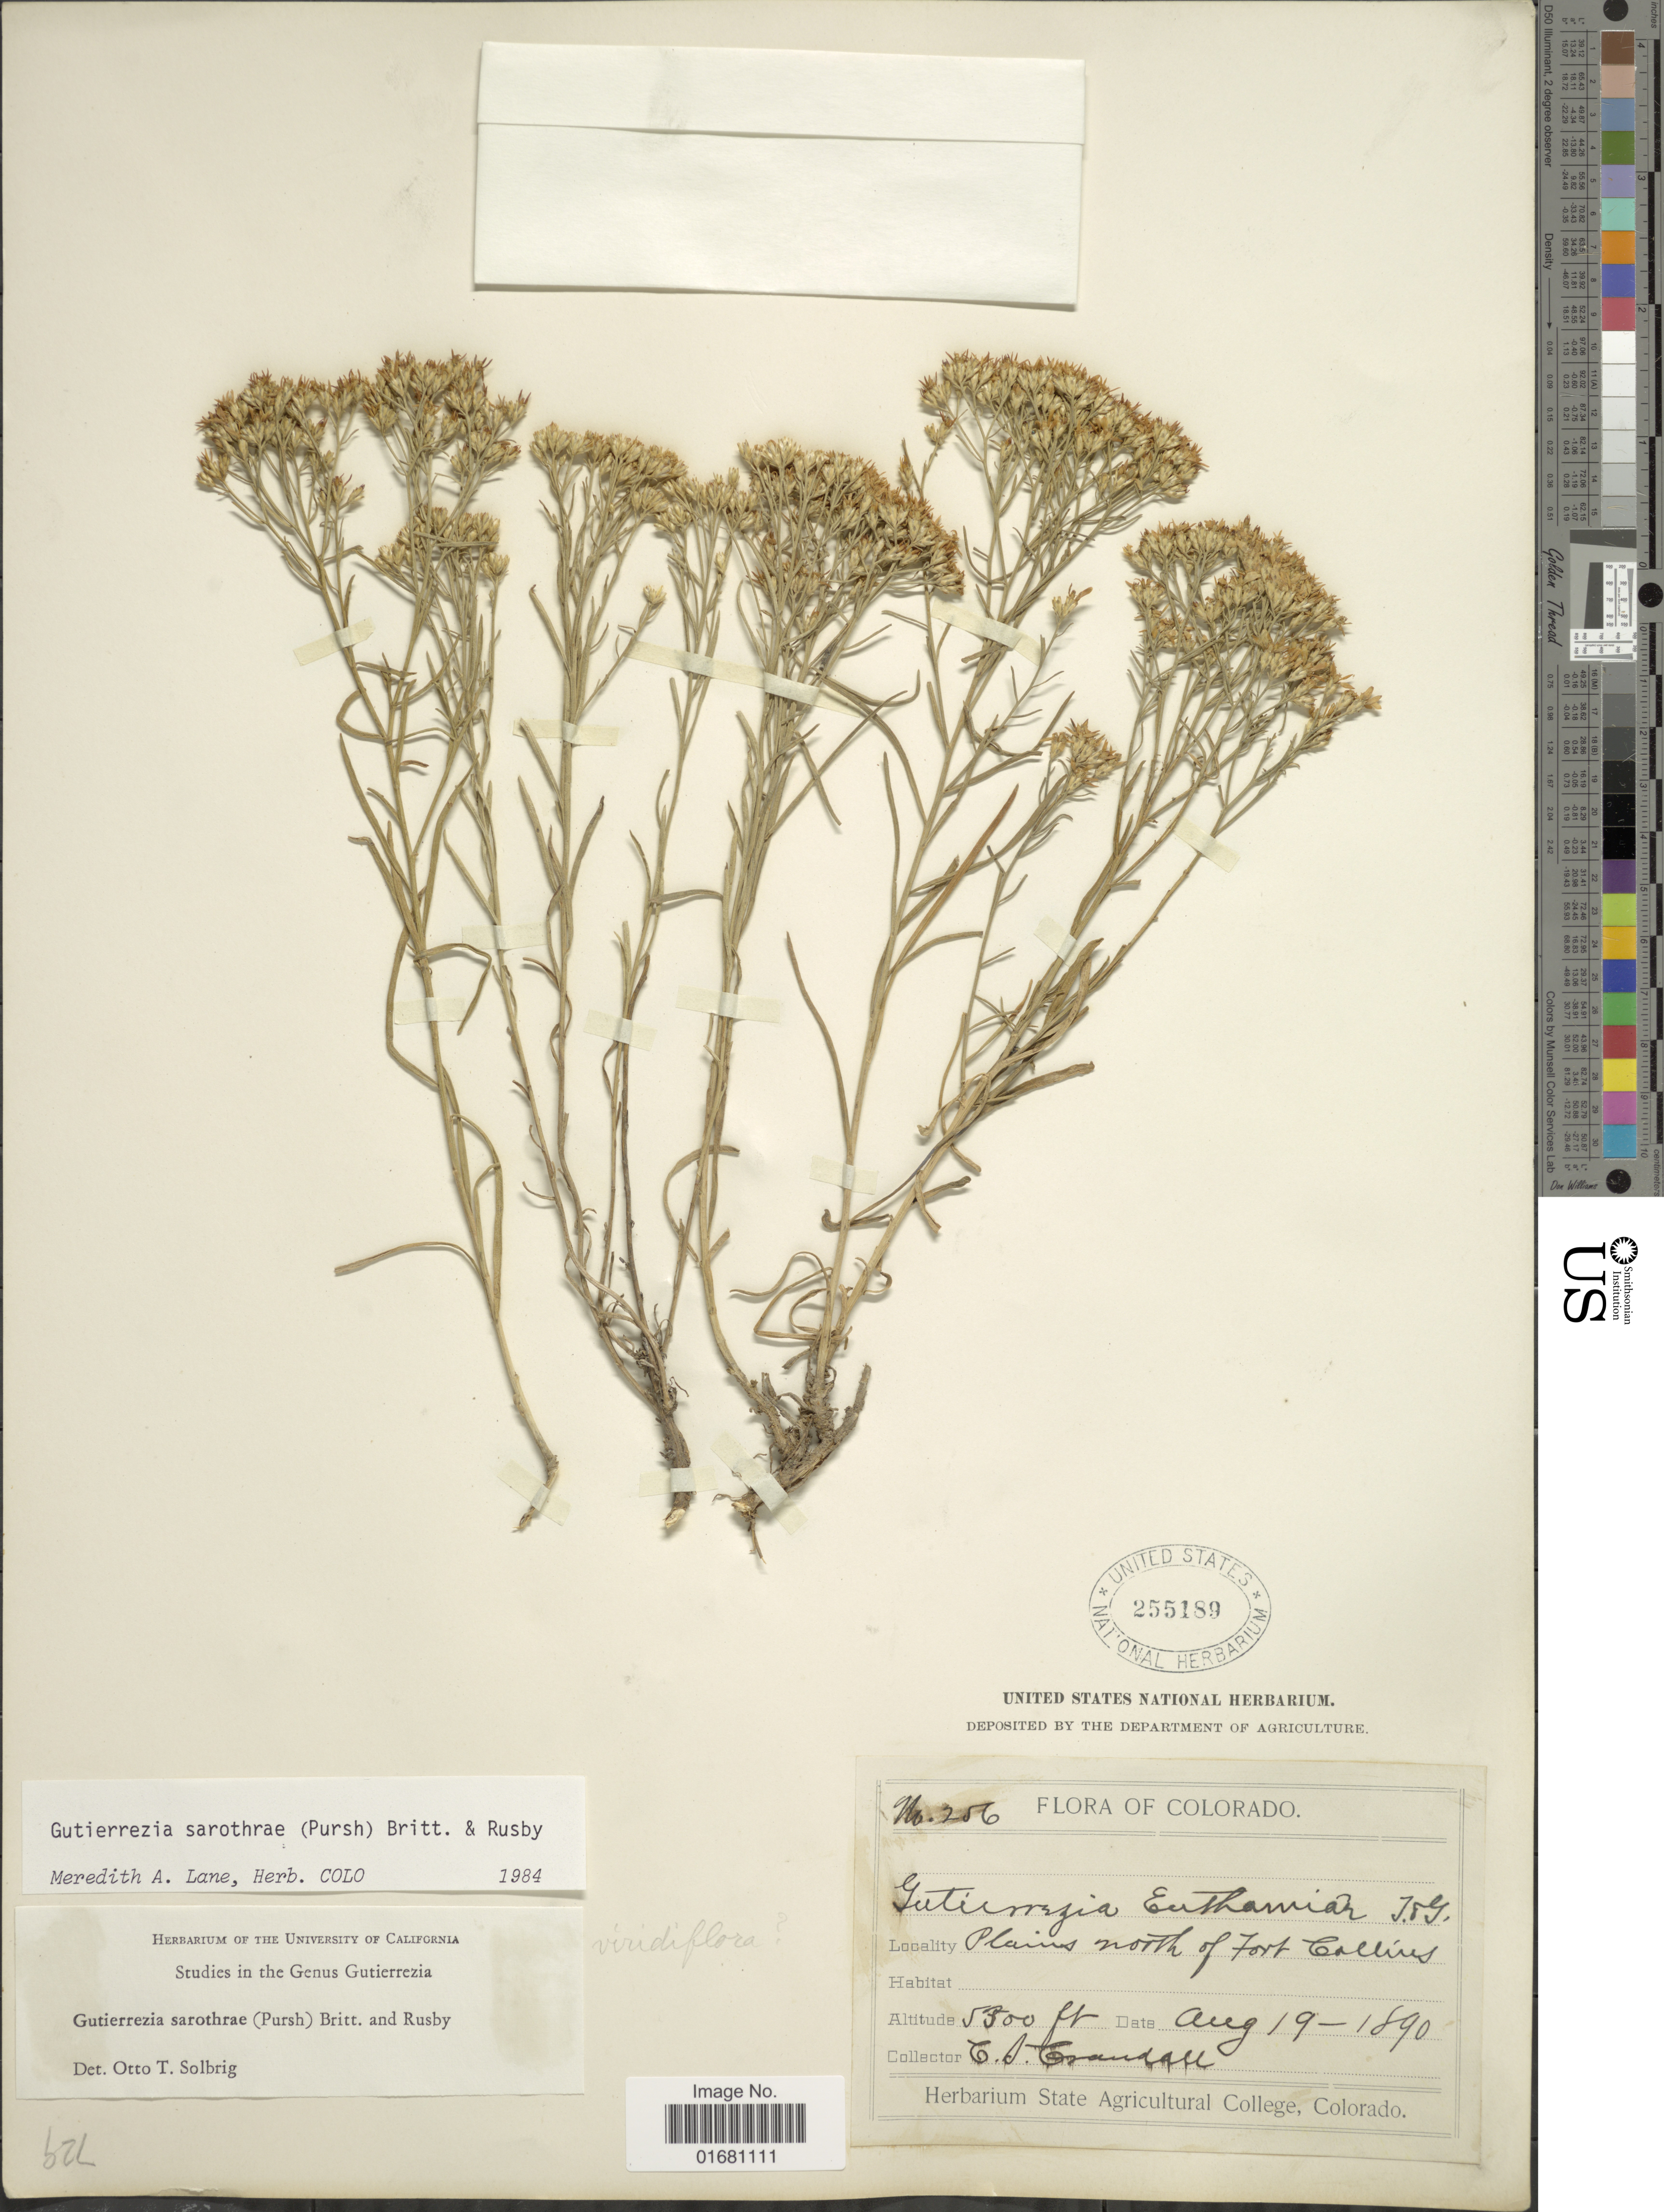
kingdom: Plantae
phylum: Tracheophyta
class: Magnoliopsida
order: Asterales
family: Asteraceae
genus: Gutierrezia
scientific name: Gutierrezia sarothrae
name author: (Pursh) Britton & Rusby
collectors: C. Crandall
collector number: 256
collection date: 1890-08-19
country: United States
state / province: Colorado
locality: Plains north of Fort Collins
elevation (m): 1615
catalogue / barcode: US 255189